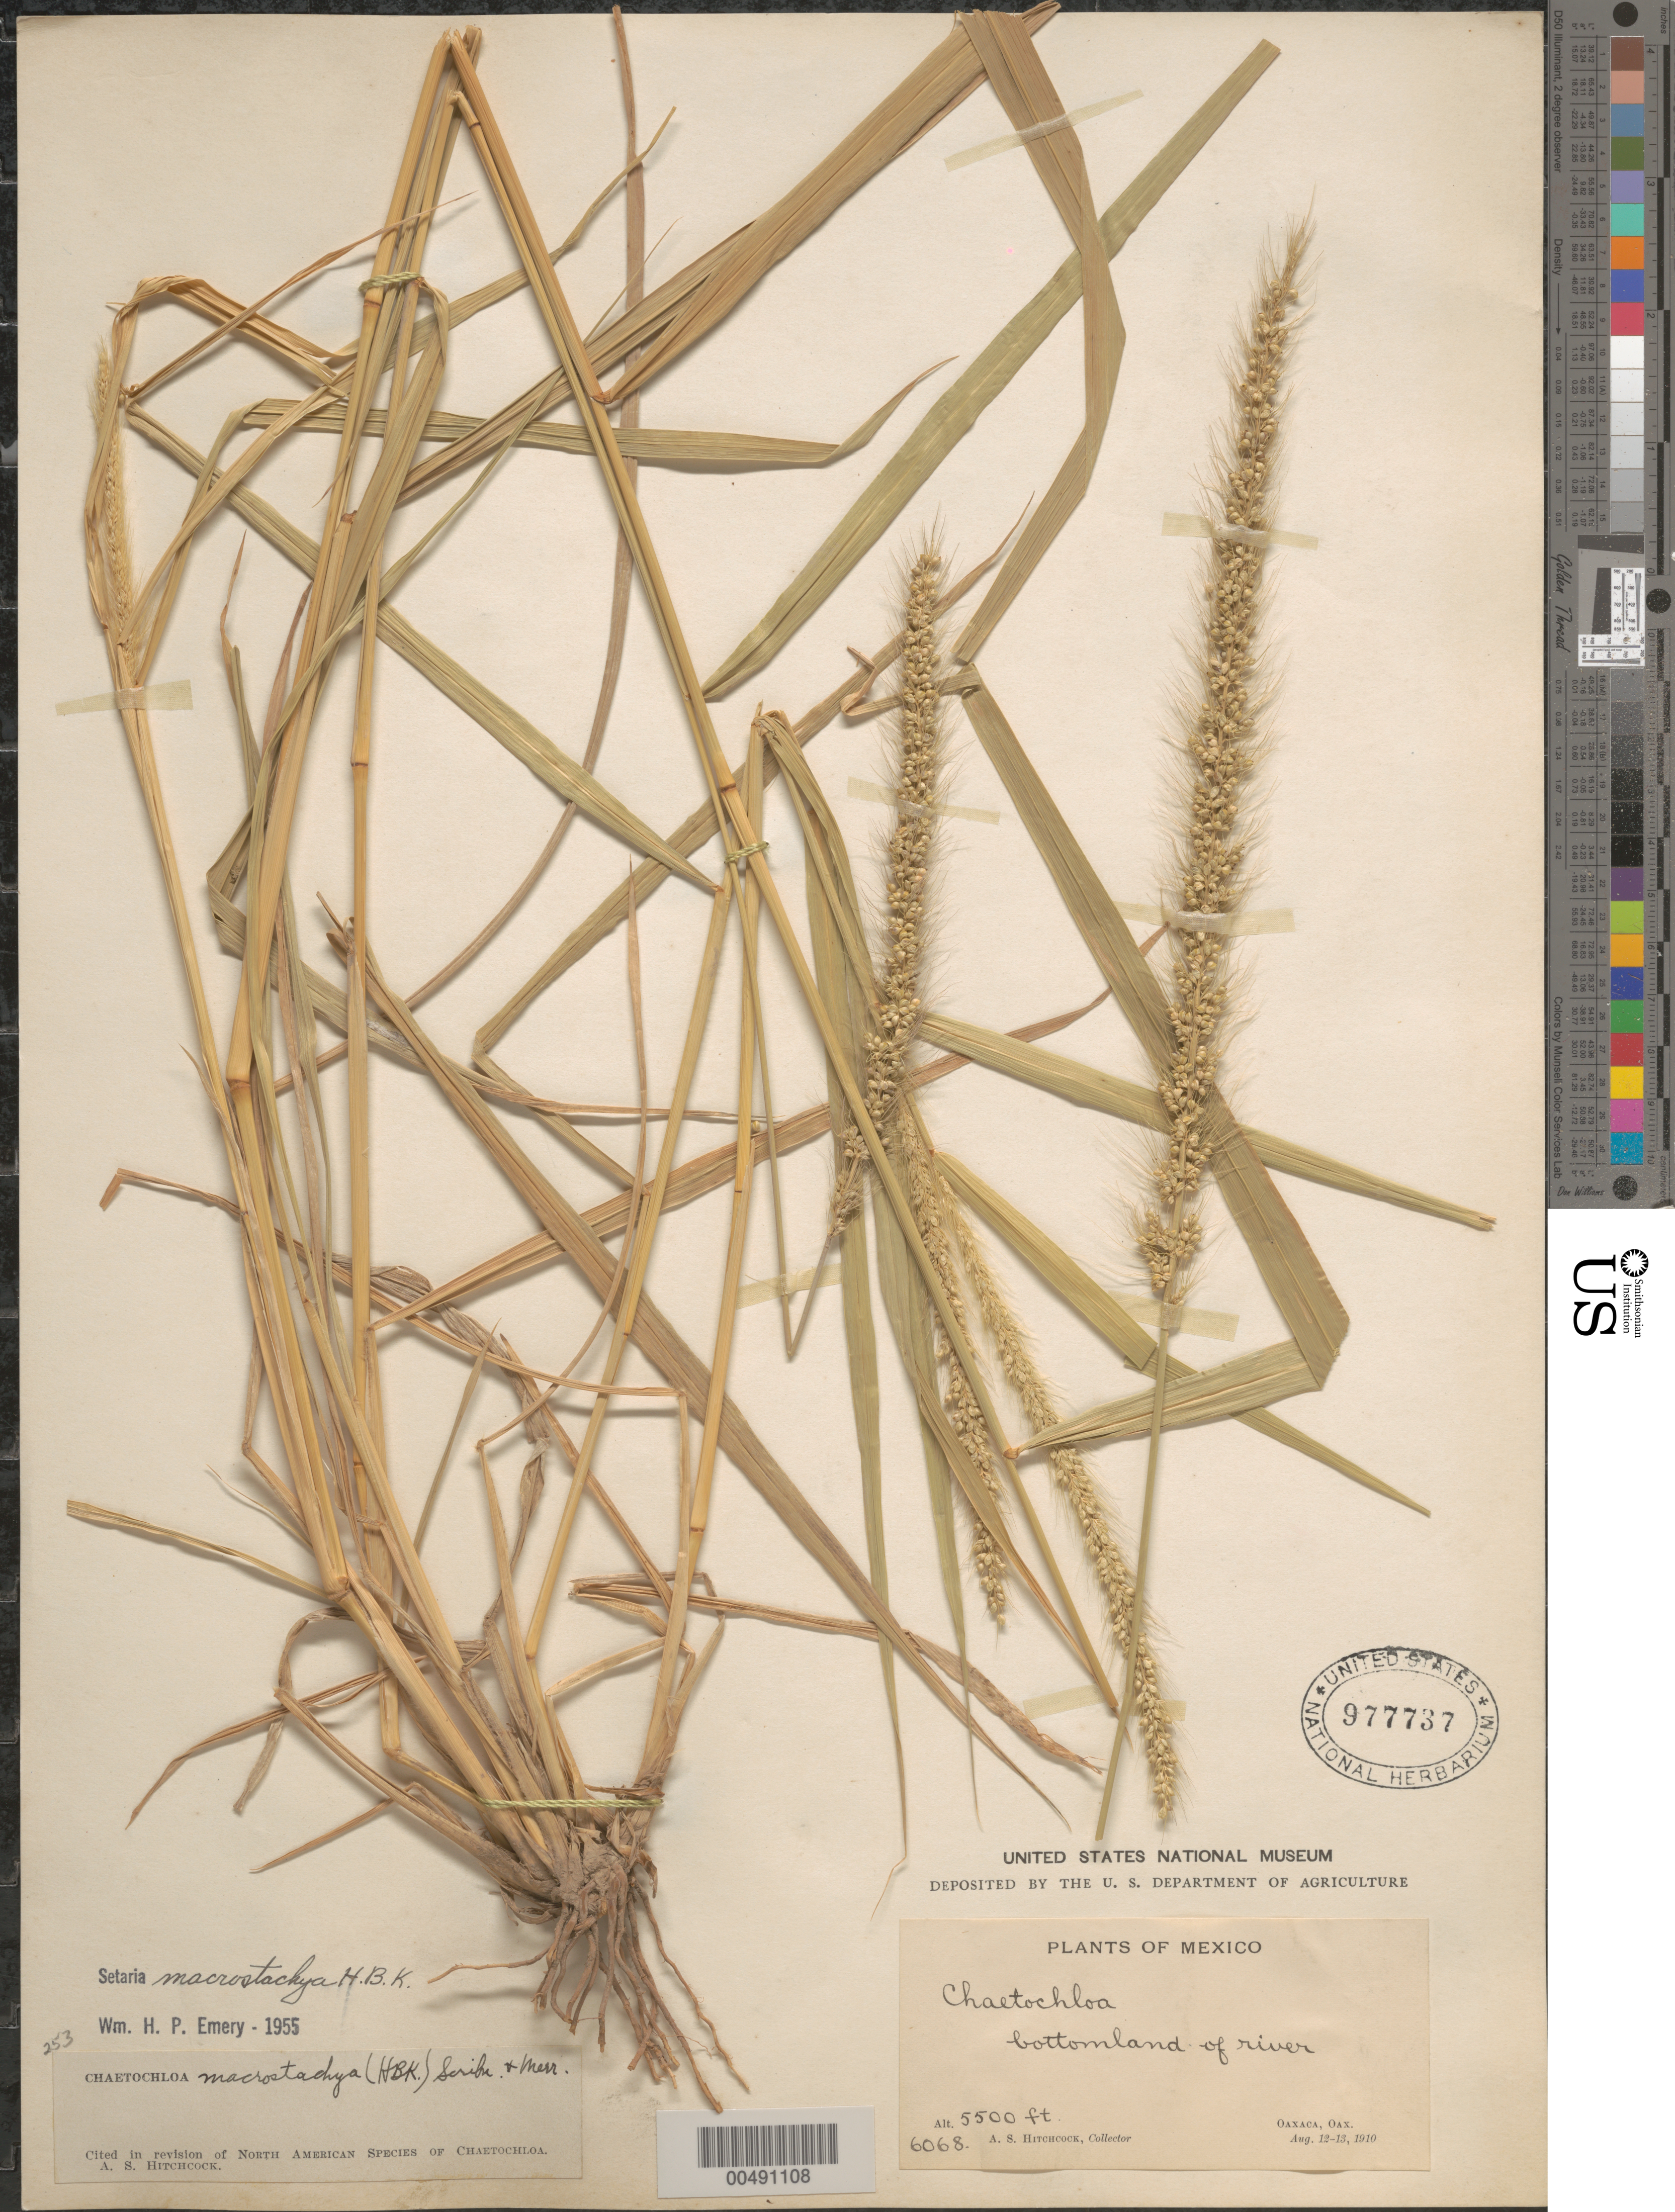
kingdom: Plantae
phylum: Tracheophyta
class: Liliopsida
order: Poales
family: Poaceae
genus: Setaria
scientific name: Setaria macrostachya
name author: Kunth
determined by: Emery, W. H. P.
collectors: A. S. Hitchcock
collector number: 6068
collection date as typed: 12 Aug 1910 to 13 Aug 1910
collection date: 1910-08-12/1910-08-13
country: Mexico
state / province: Oaxaca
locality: Oaxaca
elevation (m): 1676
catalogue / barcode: US 977737